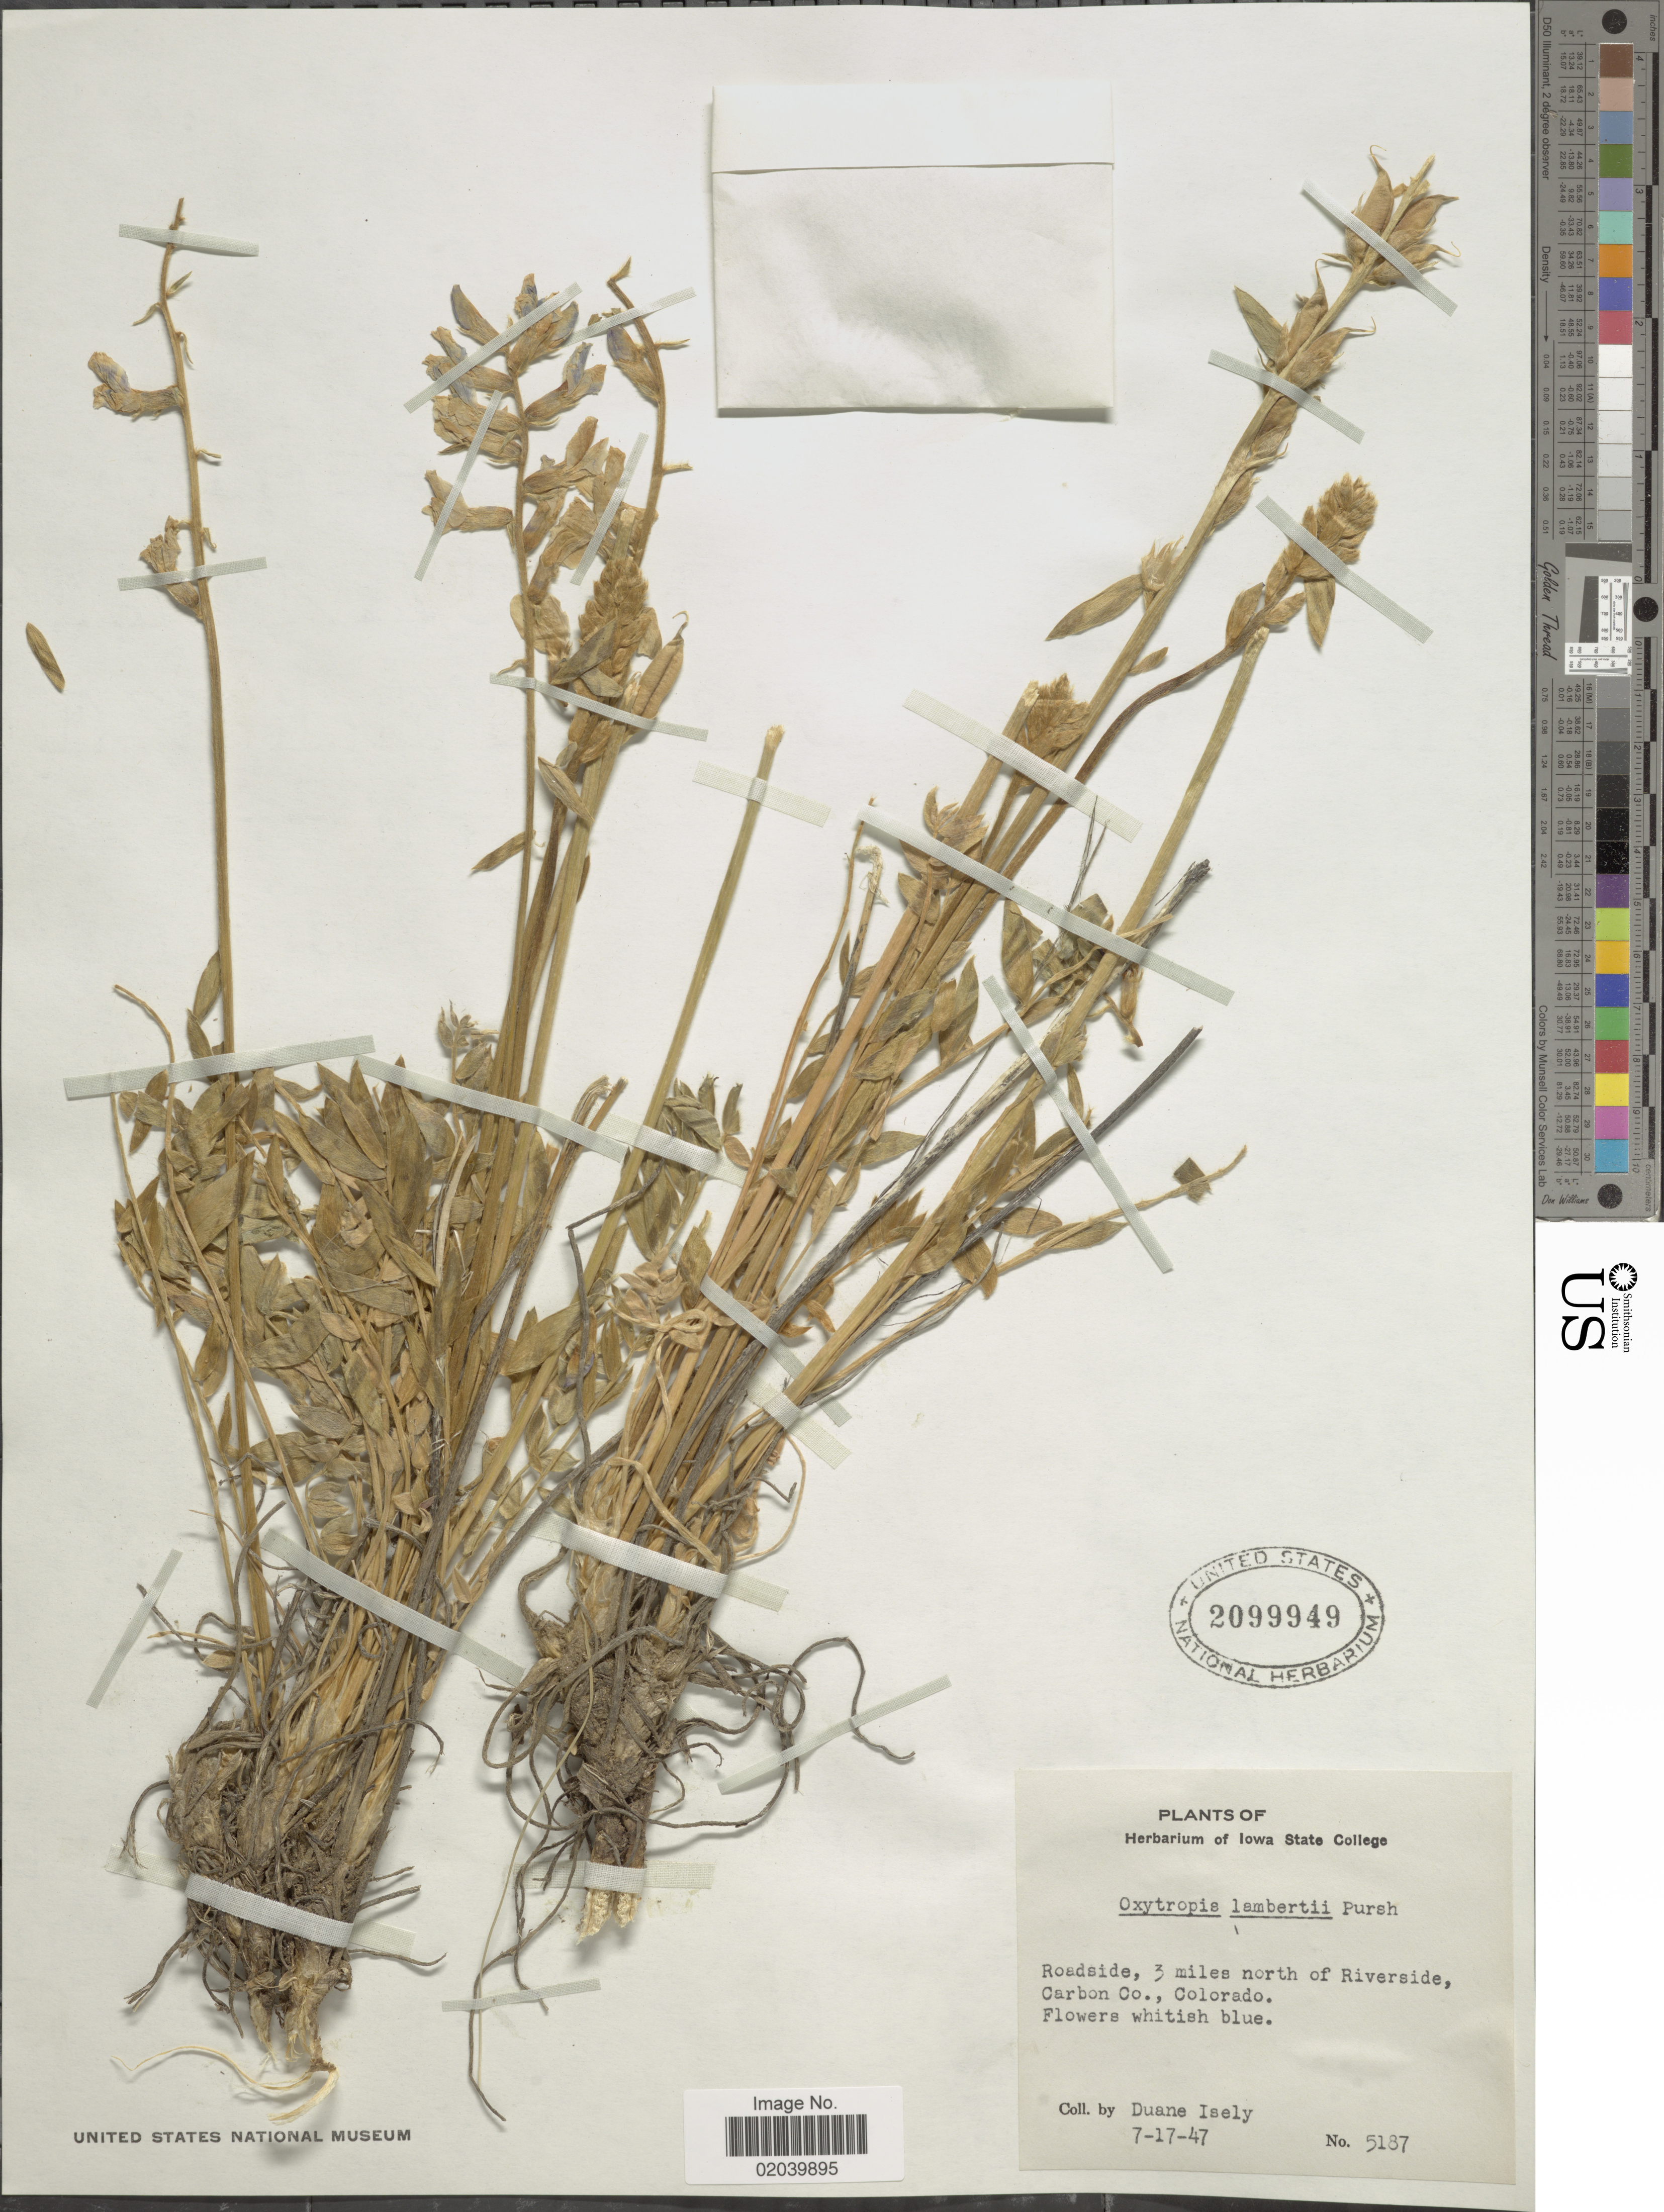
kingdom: Plantae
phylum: Tracheophyta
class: Magnoliopsida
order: Fabales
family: Fabaceae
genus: Oxytropis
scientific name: Oxytropis lambertii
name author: Pursh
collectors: D. Isely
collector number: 5187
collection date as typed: Transcribed d/m/y: 17/7/47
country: United States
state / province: Colorado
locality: Roadside, 3 miles north of Riverside, Carbon Co., Colorado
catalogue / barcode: US 2099949